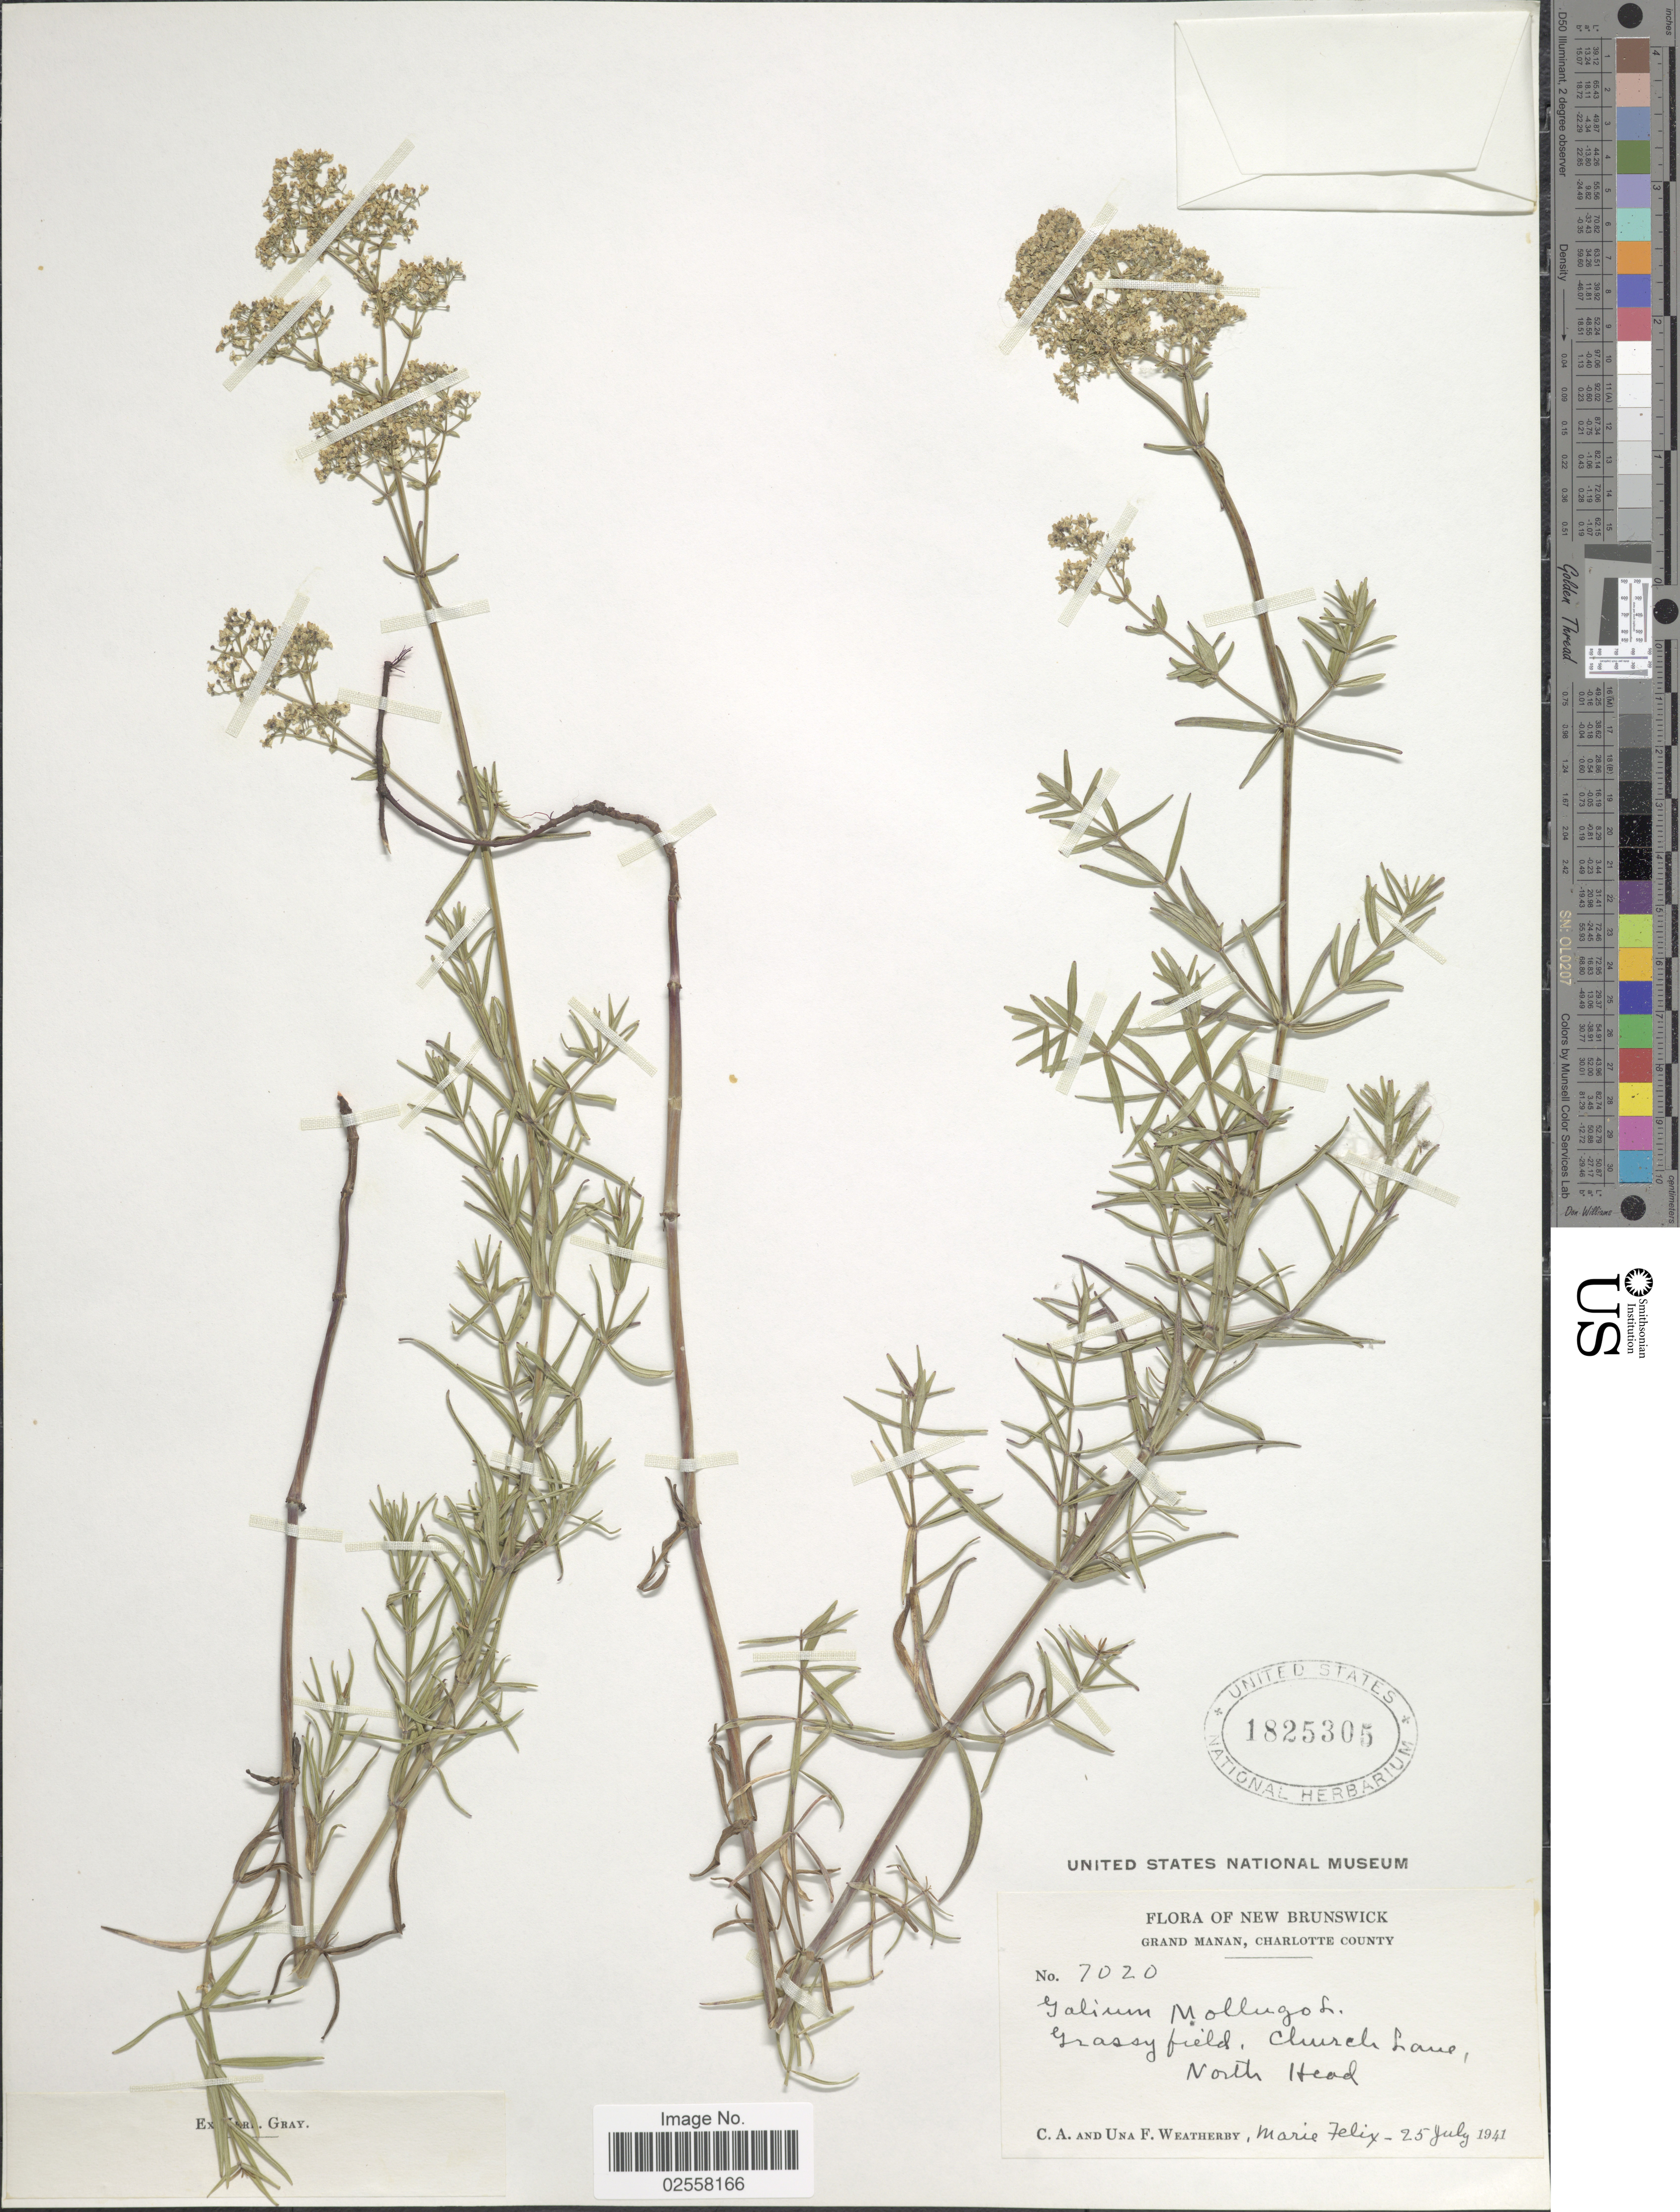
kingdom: Plantae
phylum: Tracheophyta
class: Magnoliopsida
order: Gentianales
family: Rubiaceae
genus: Galium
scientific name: Galium mollugo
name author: L.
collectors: C. A. Weatherby, U. Weatherby & M. Felix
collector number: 7020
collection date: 1941-07-25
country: Canada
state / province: New Brunswick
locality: Grand Manan, Charlotte County, Grassy field, Church Lane, North Head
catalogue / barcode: US 1825305